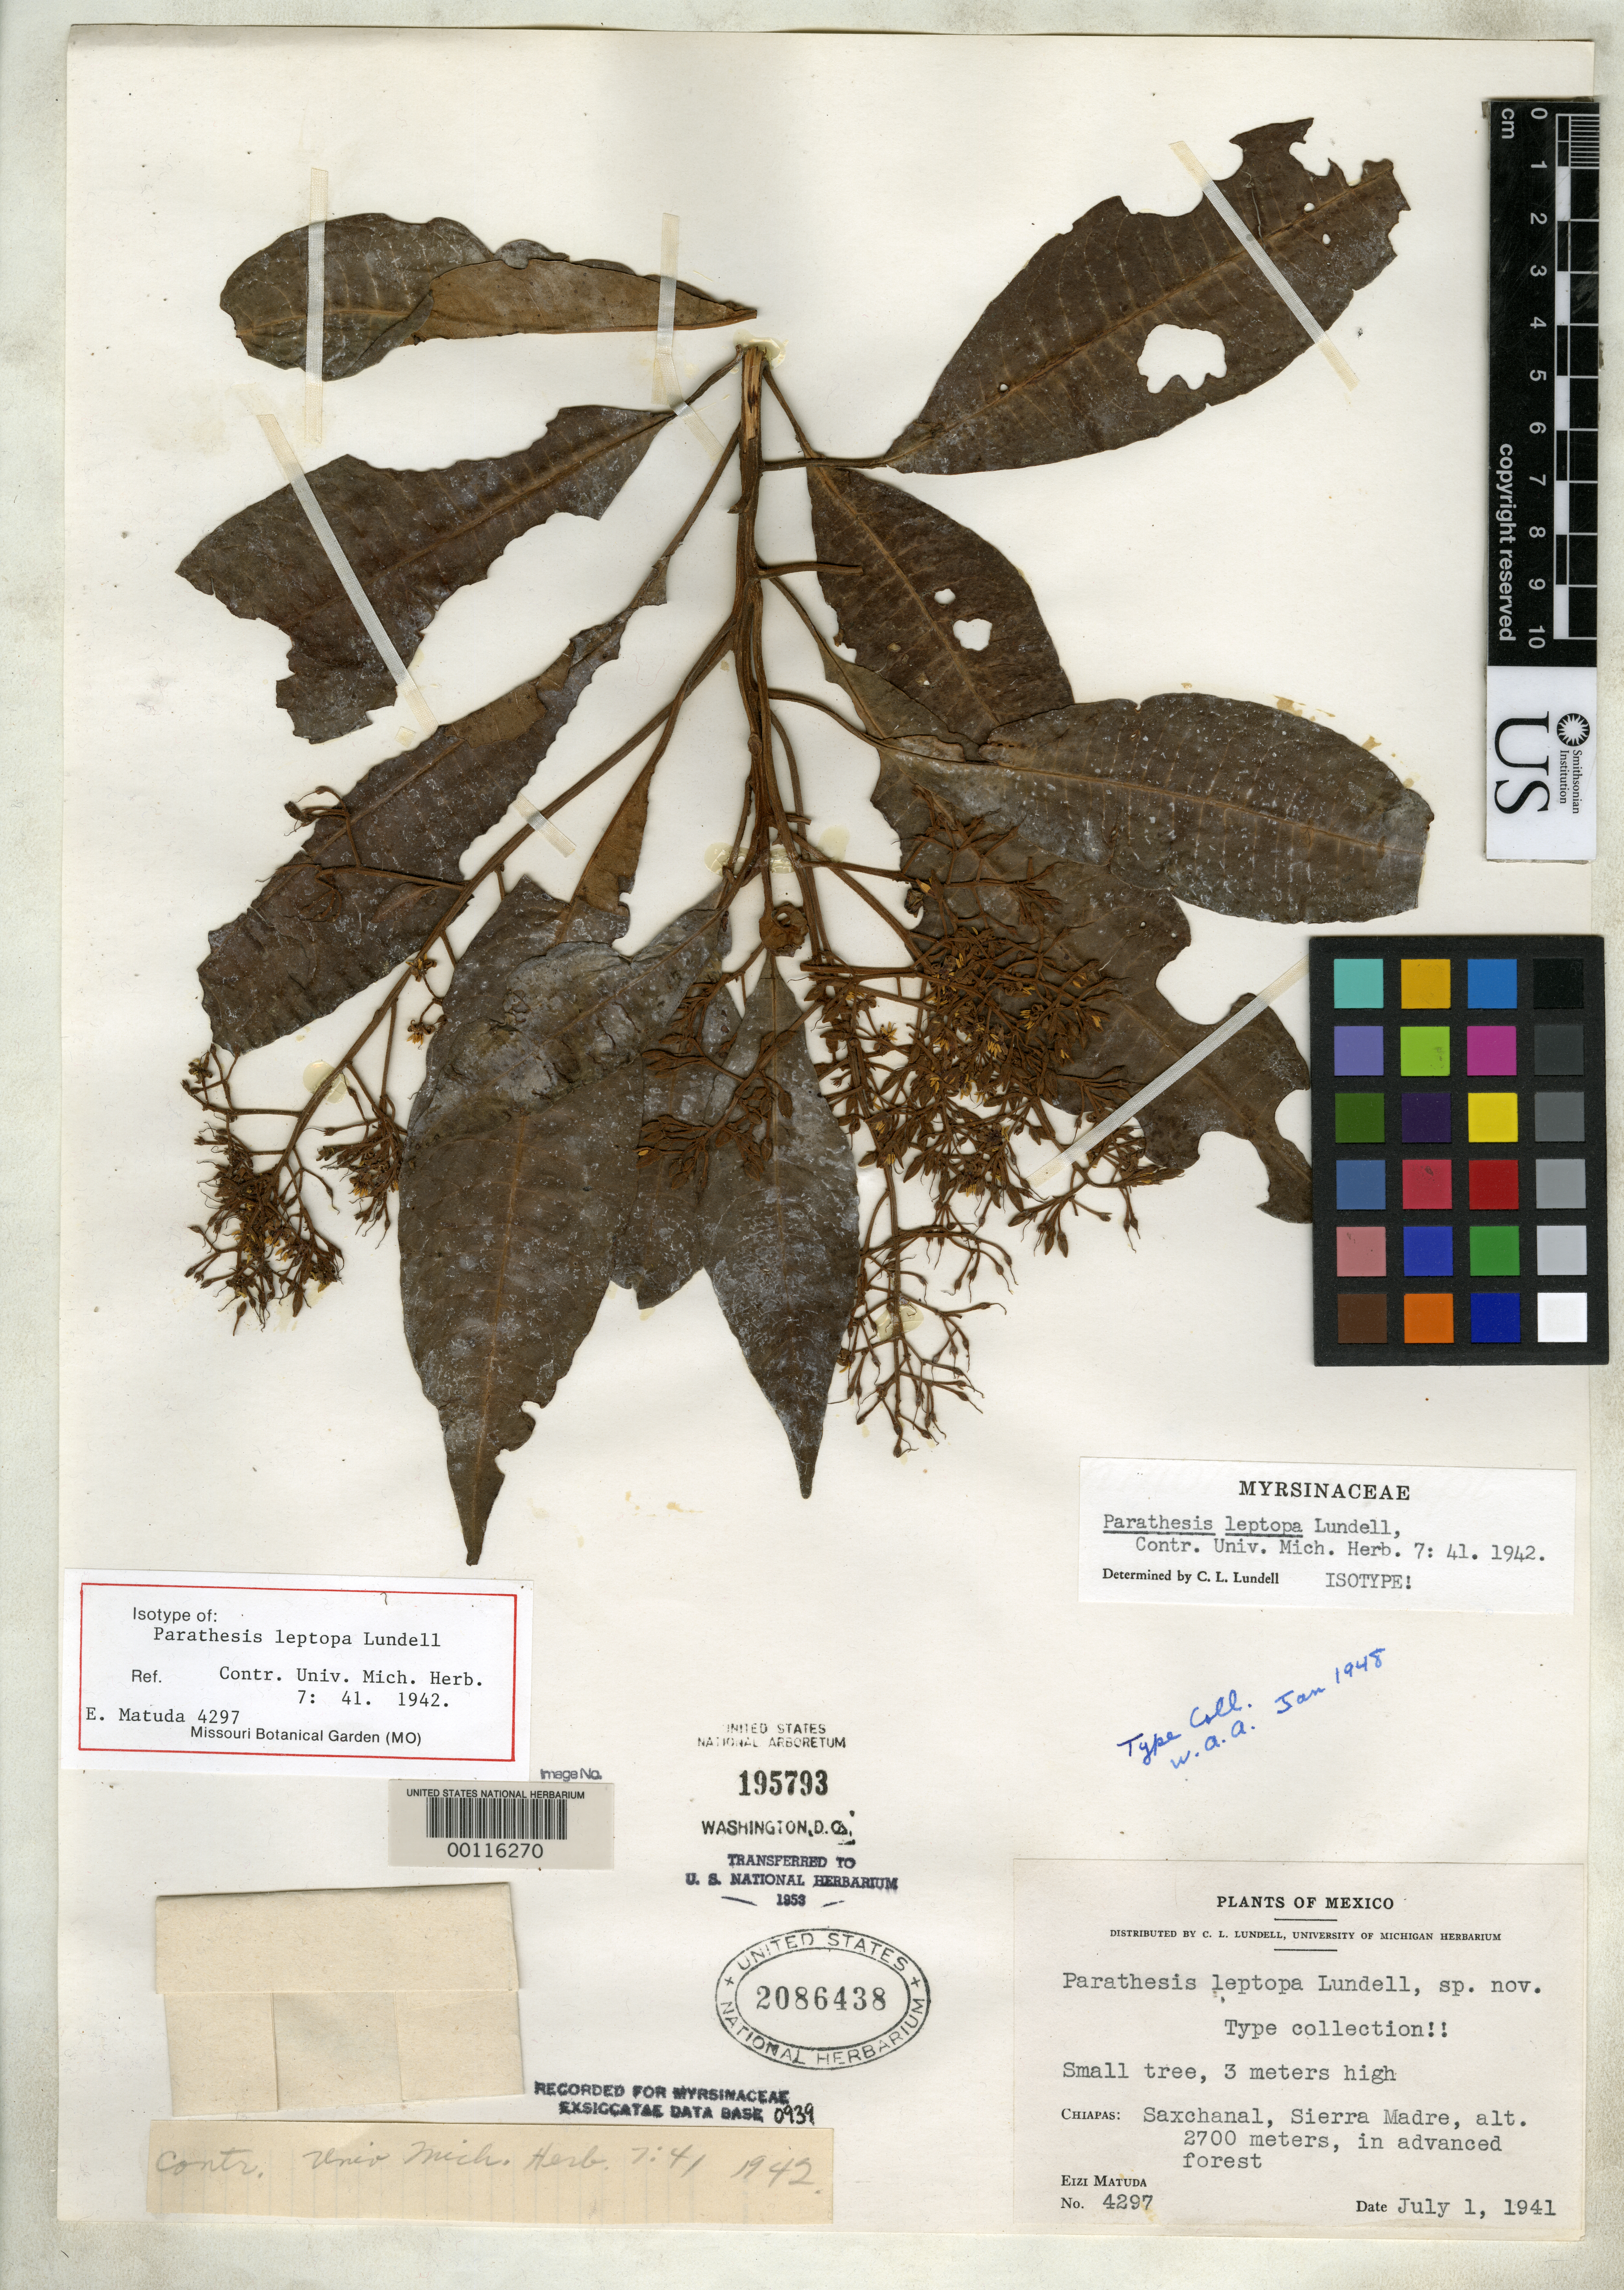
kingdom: Plantae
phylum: Tracheophyta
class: Magnoliopsida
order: Ericales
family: Primulaceae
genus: Parathesis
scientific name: Parathesis leptopa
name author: Lundell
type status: Isotype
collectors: E. Matuda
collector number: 4297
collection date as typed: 01 Jul 1941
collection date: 1941-07-01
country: Mexico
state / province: Chiapas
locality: Saxchanal, Sierra Madre.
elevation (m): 2700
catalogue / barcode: US 2086438